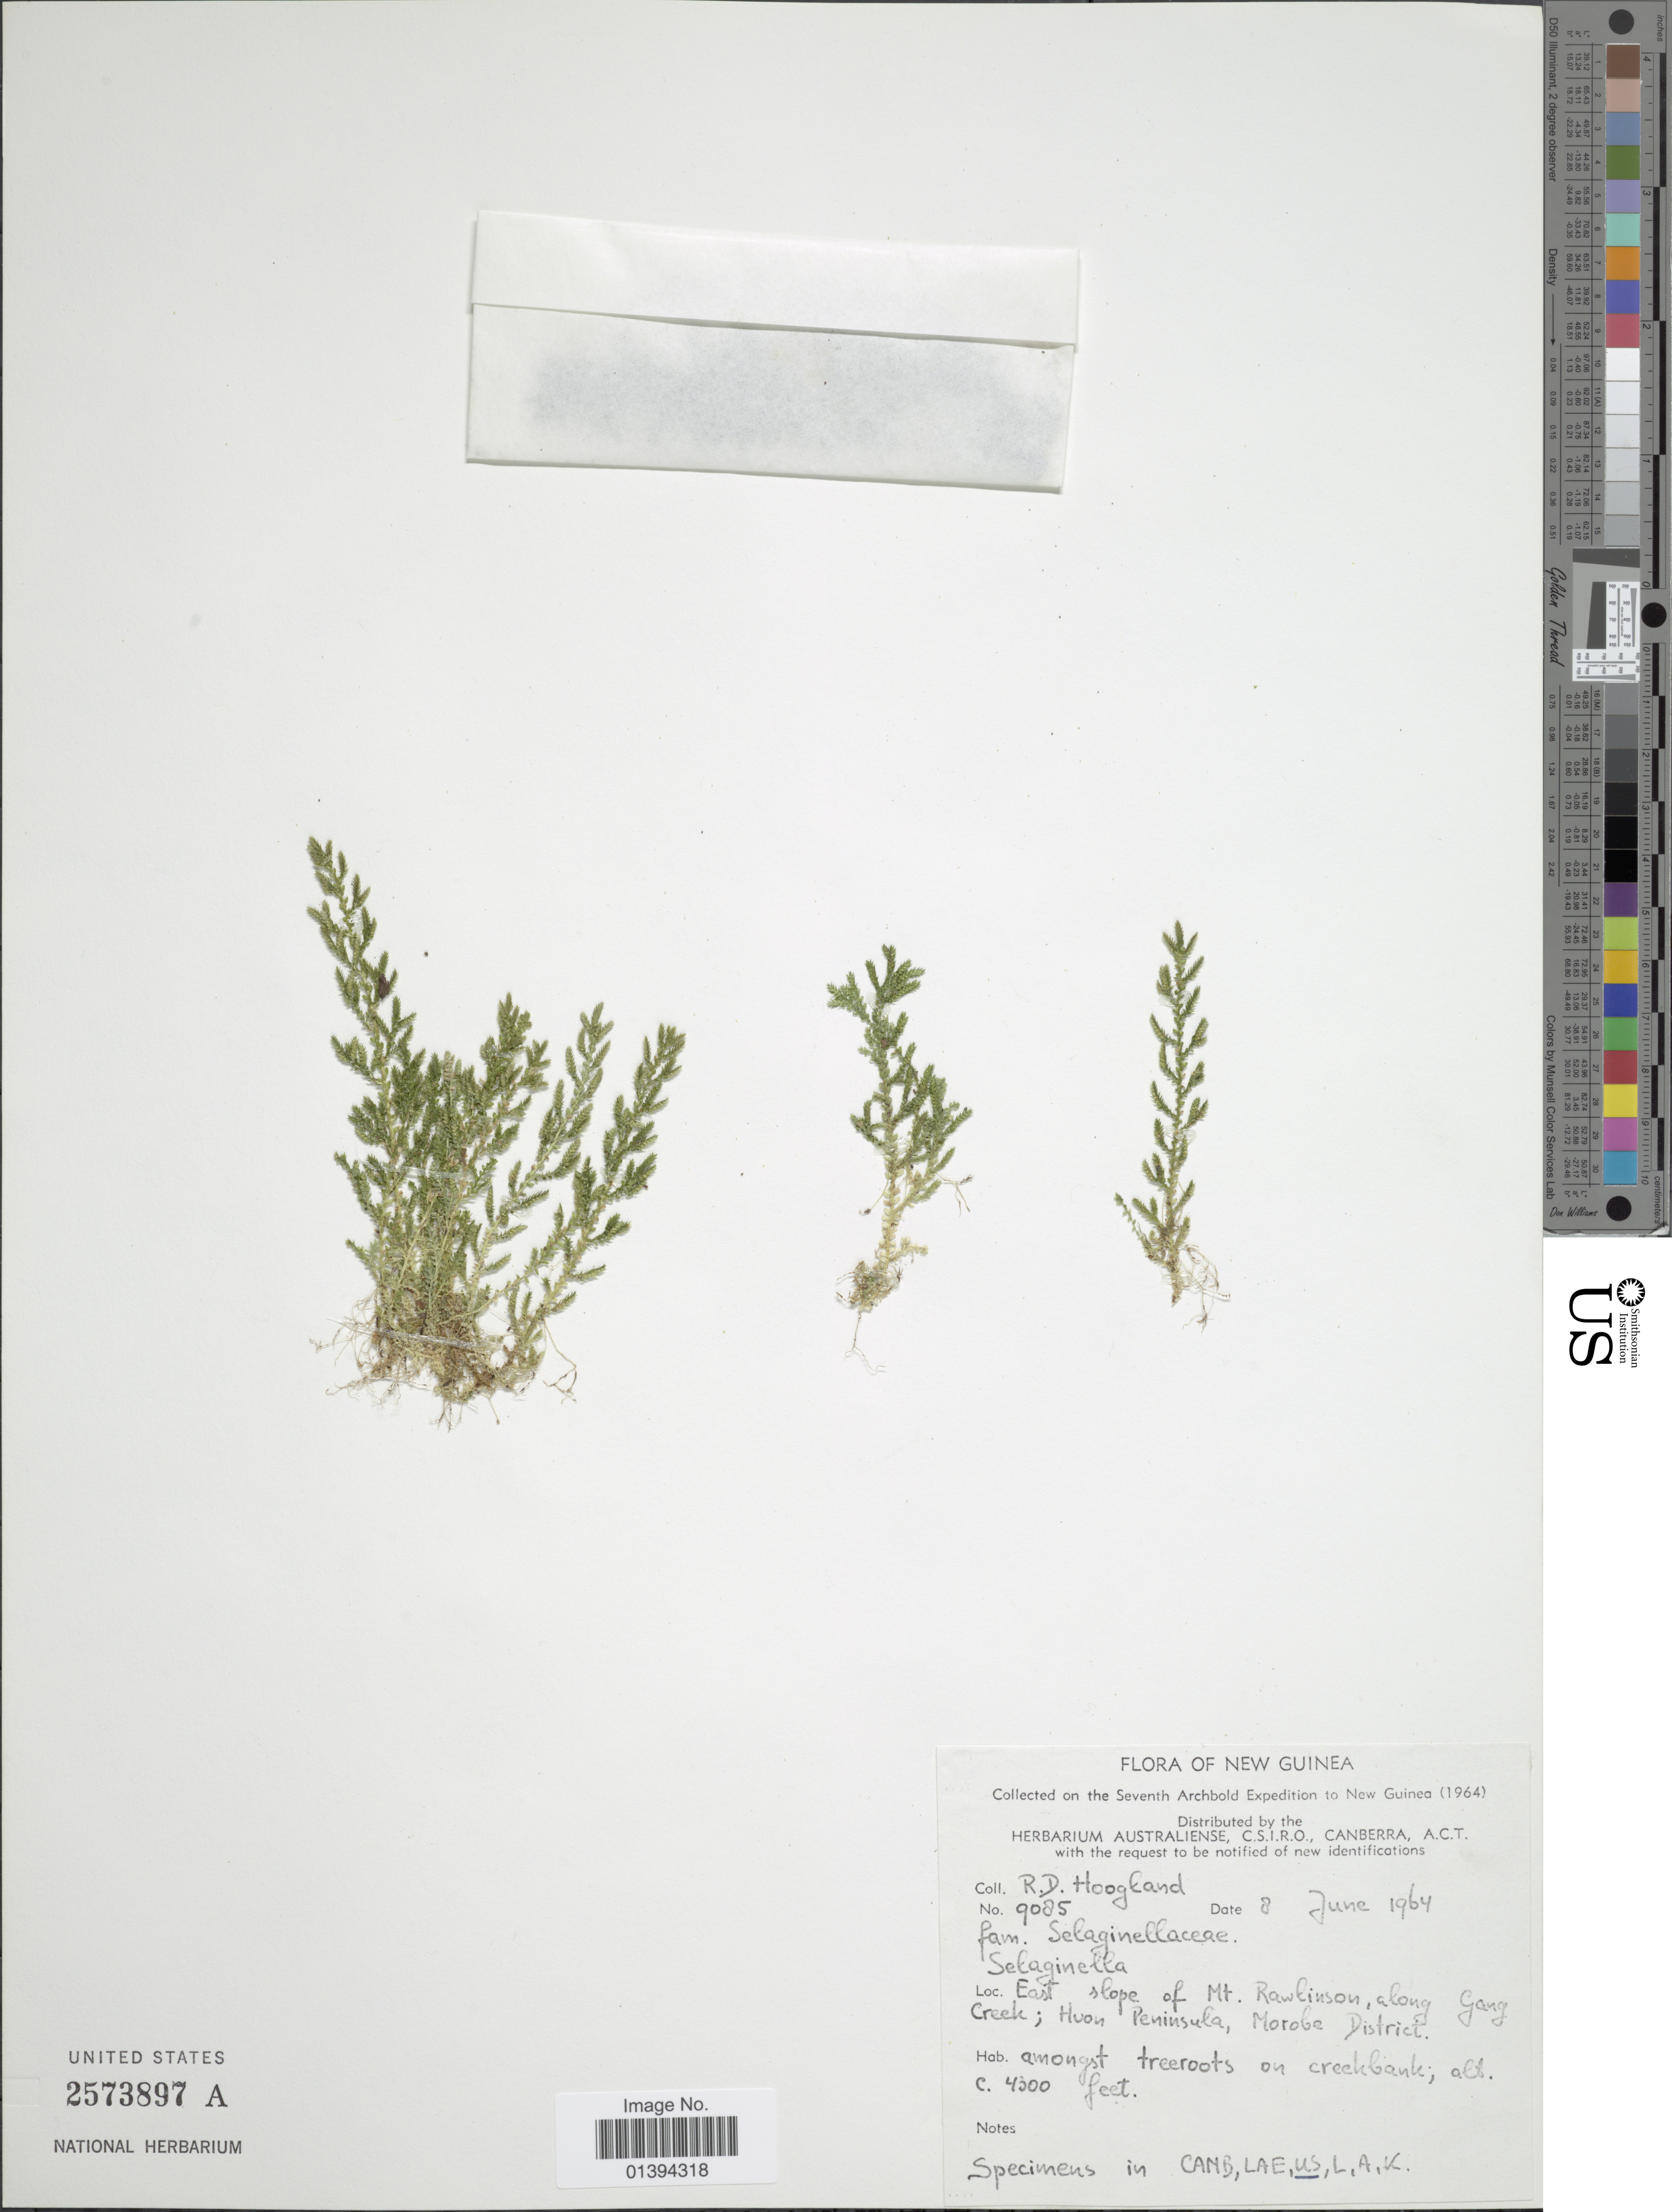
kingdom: Plantae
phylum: Tracheophyta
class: Lycopodiopsida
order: Selaginellales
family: Selaginellaceae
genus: Selaginella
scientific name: Selaginella sp.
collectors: R. D. Hoogland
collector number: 9085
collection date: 1964-06-08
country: Papua New Guinea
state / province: Morobe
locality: East slope of Mt. Rawlinson, along Gang Creek; Huon Peninsula, Morobe District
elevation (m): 1311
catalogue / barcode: US 2573897A